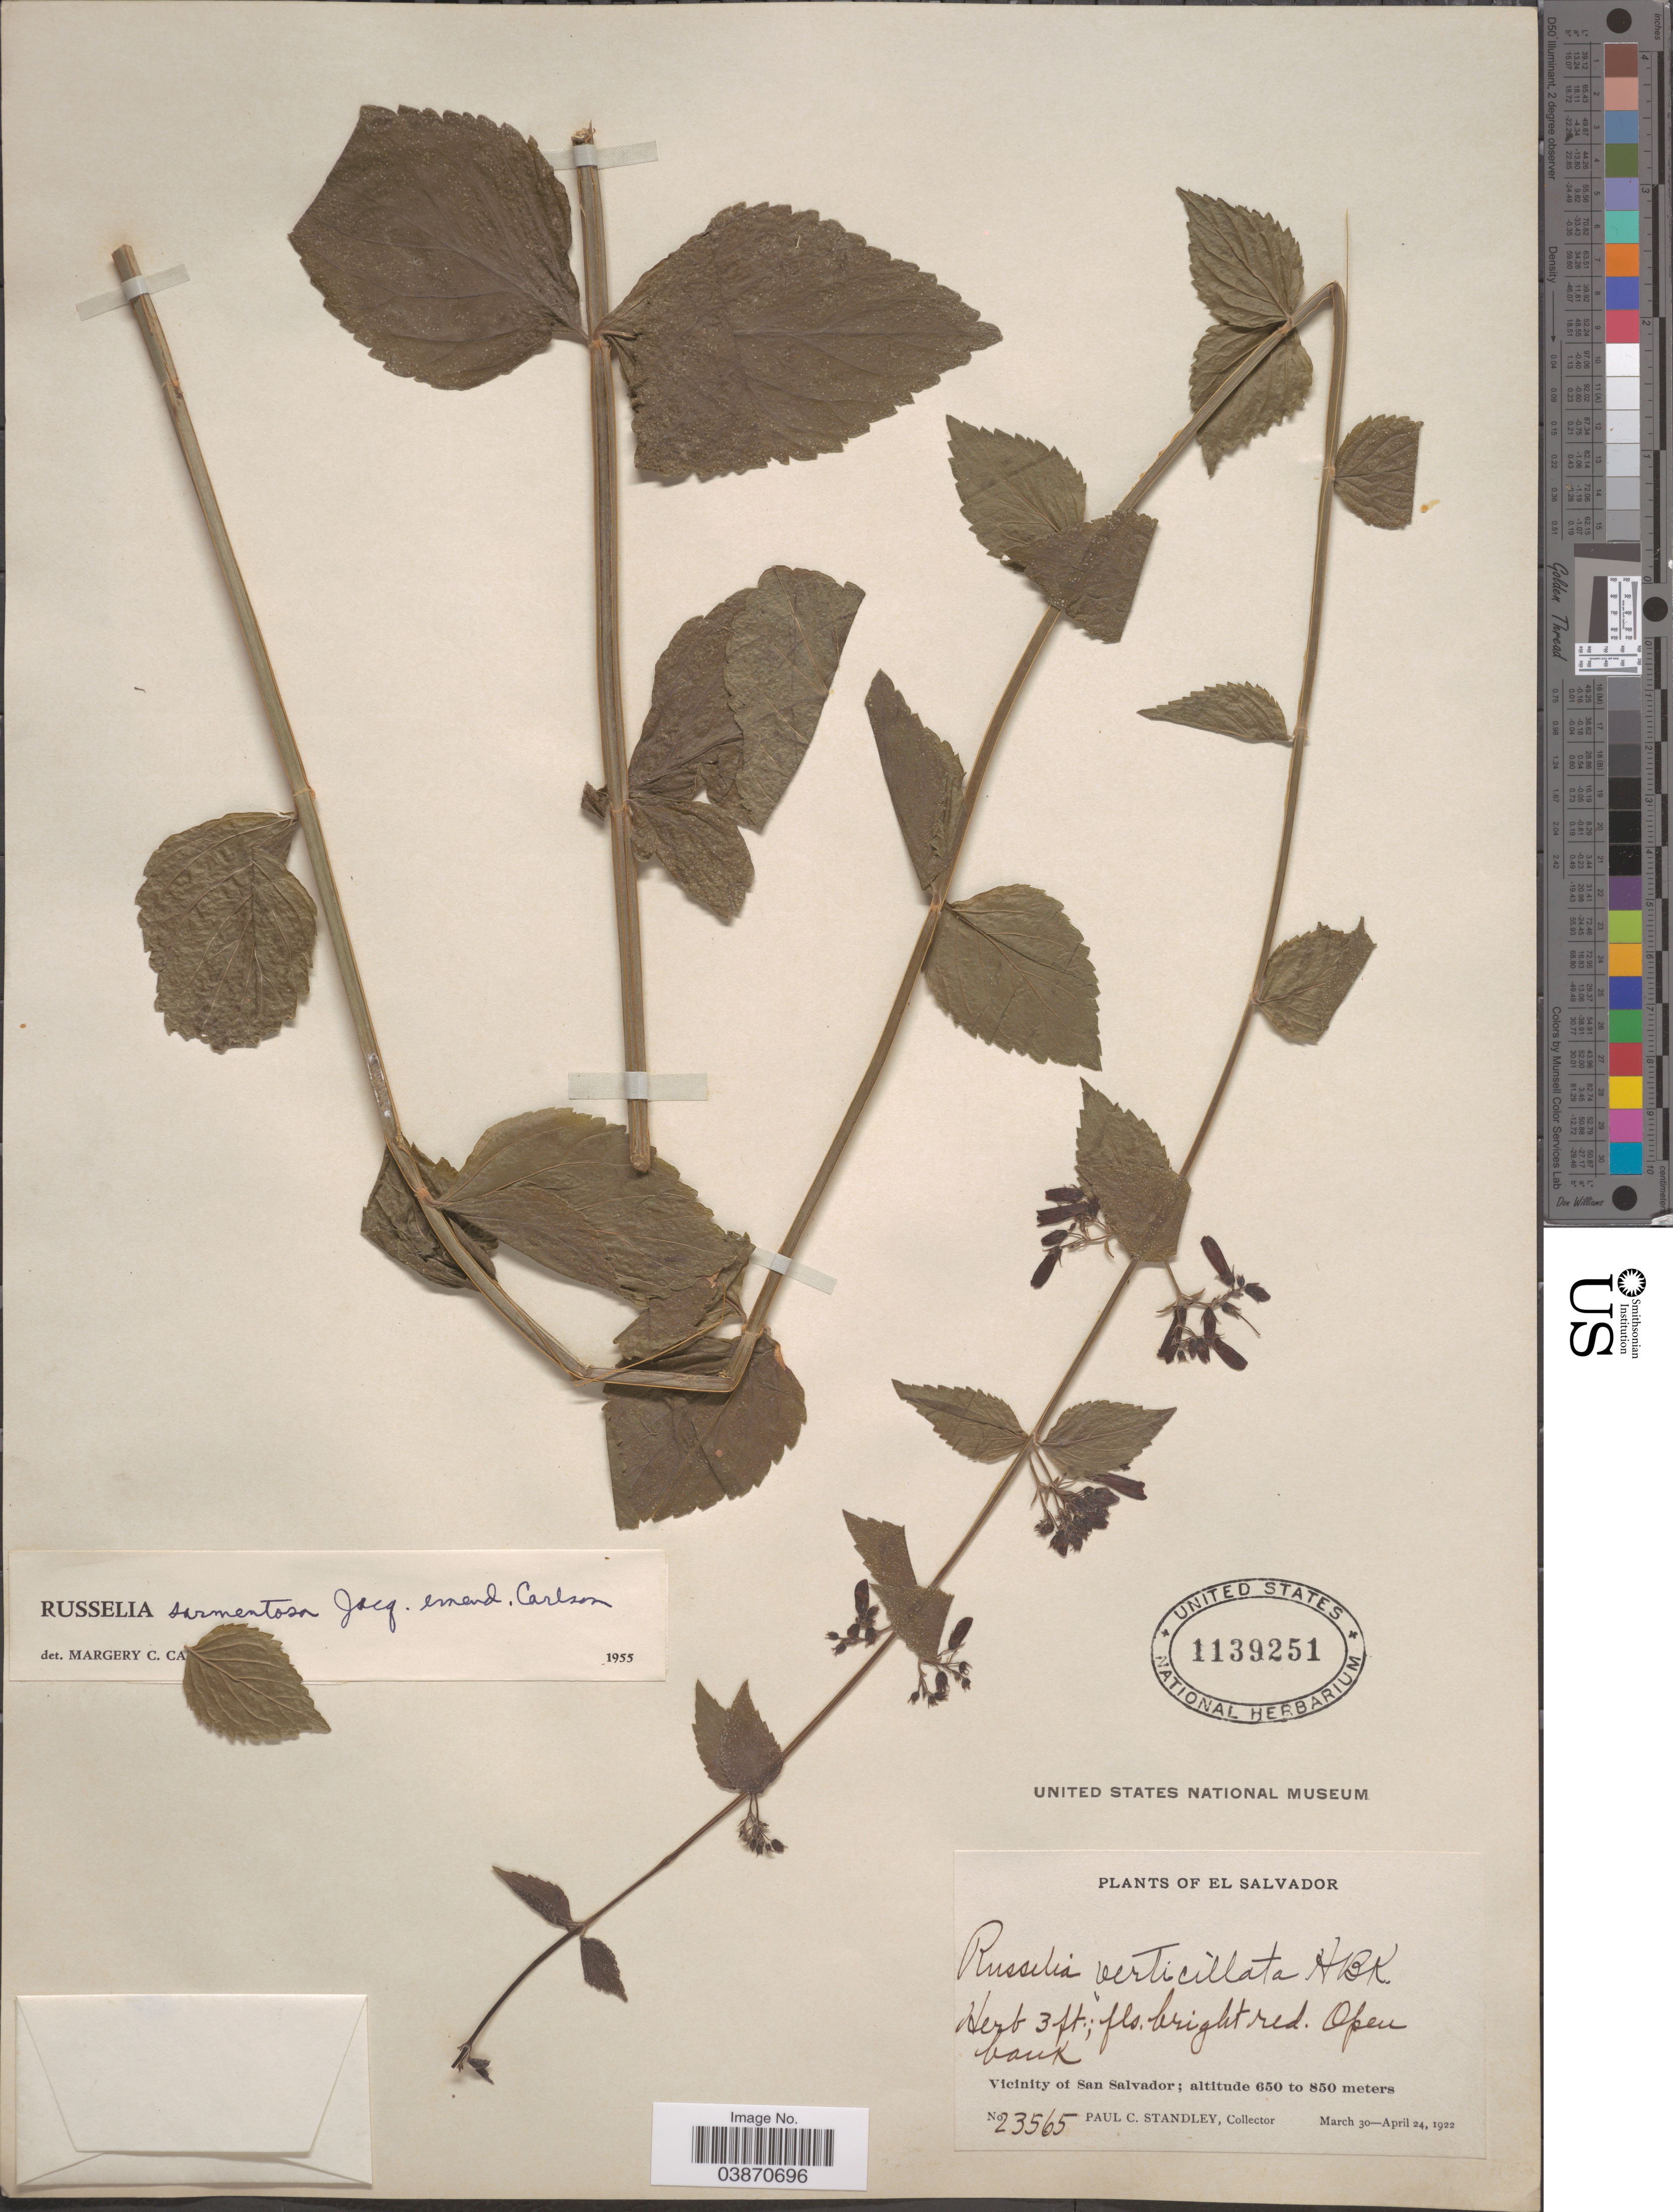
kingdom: Plantae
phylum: Tracheophyta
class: Magnoliopsida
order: Lamiales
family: Plantaginaceae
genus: Russelia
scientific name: Russelia sarmentosa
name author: Jacq.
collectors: P. C. Standley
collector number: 23565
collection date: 1922-03-30/1922-04-24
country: El Salvador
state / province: San Salvador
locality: Vicinity of San Salvador.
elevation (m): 650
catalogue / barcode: US 1139251